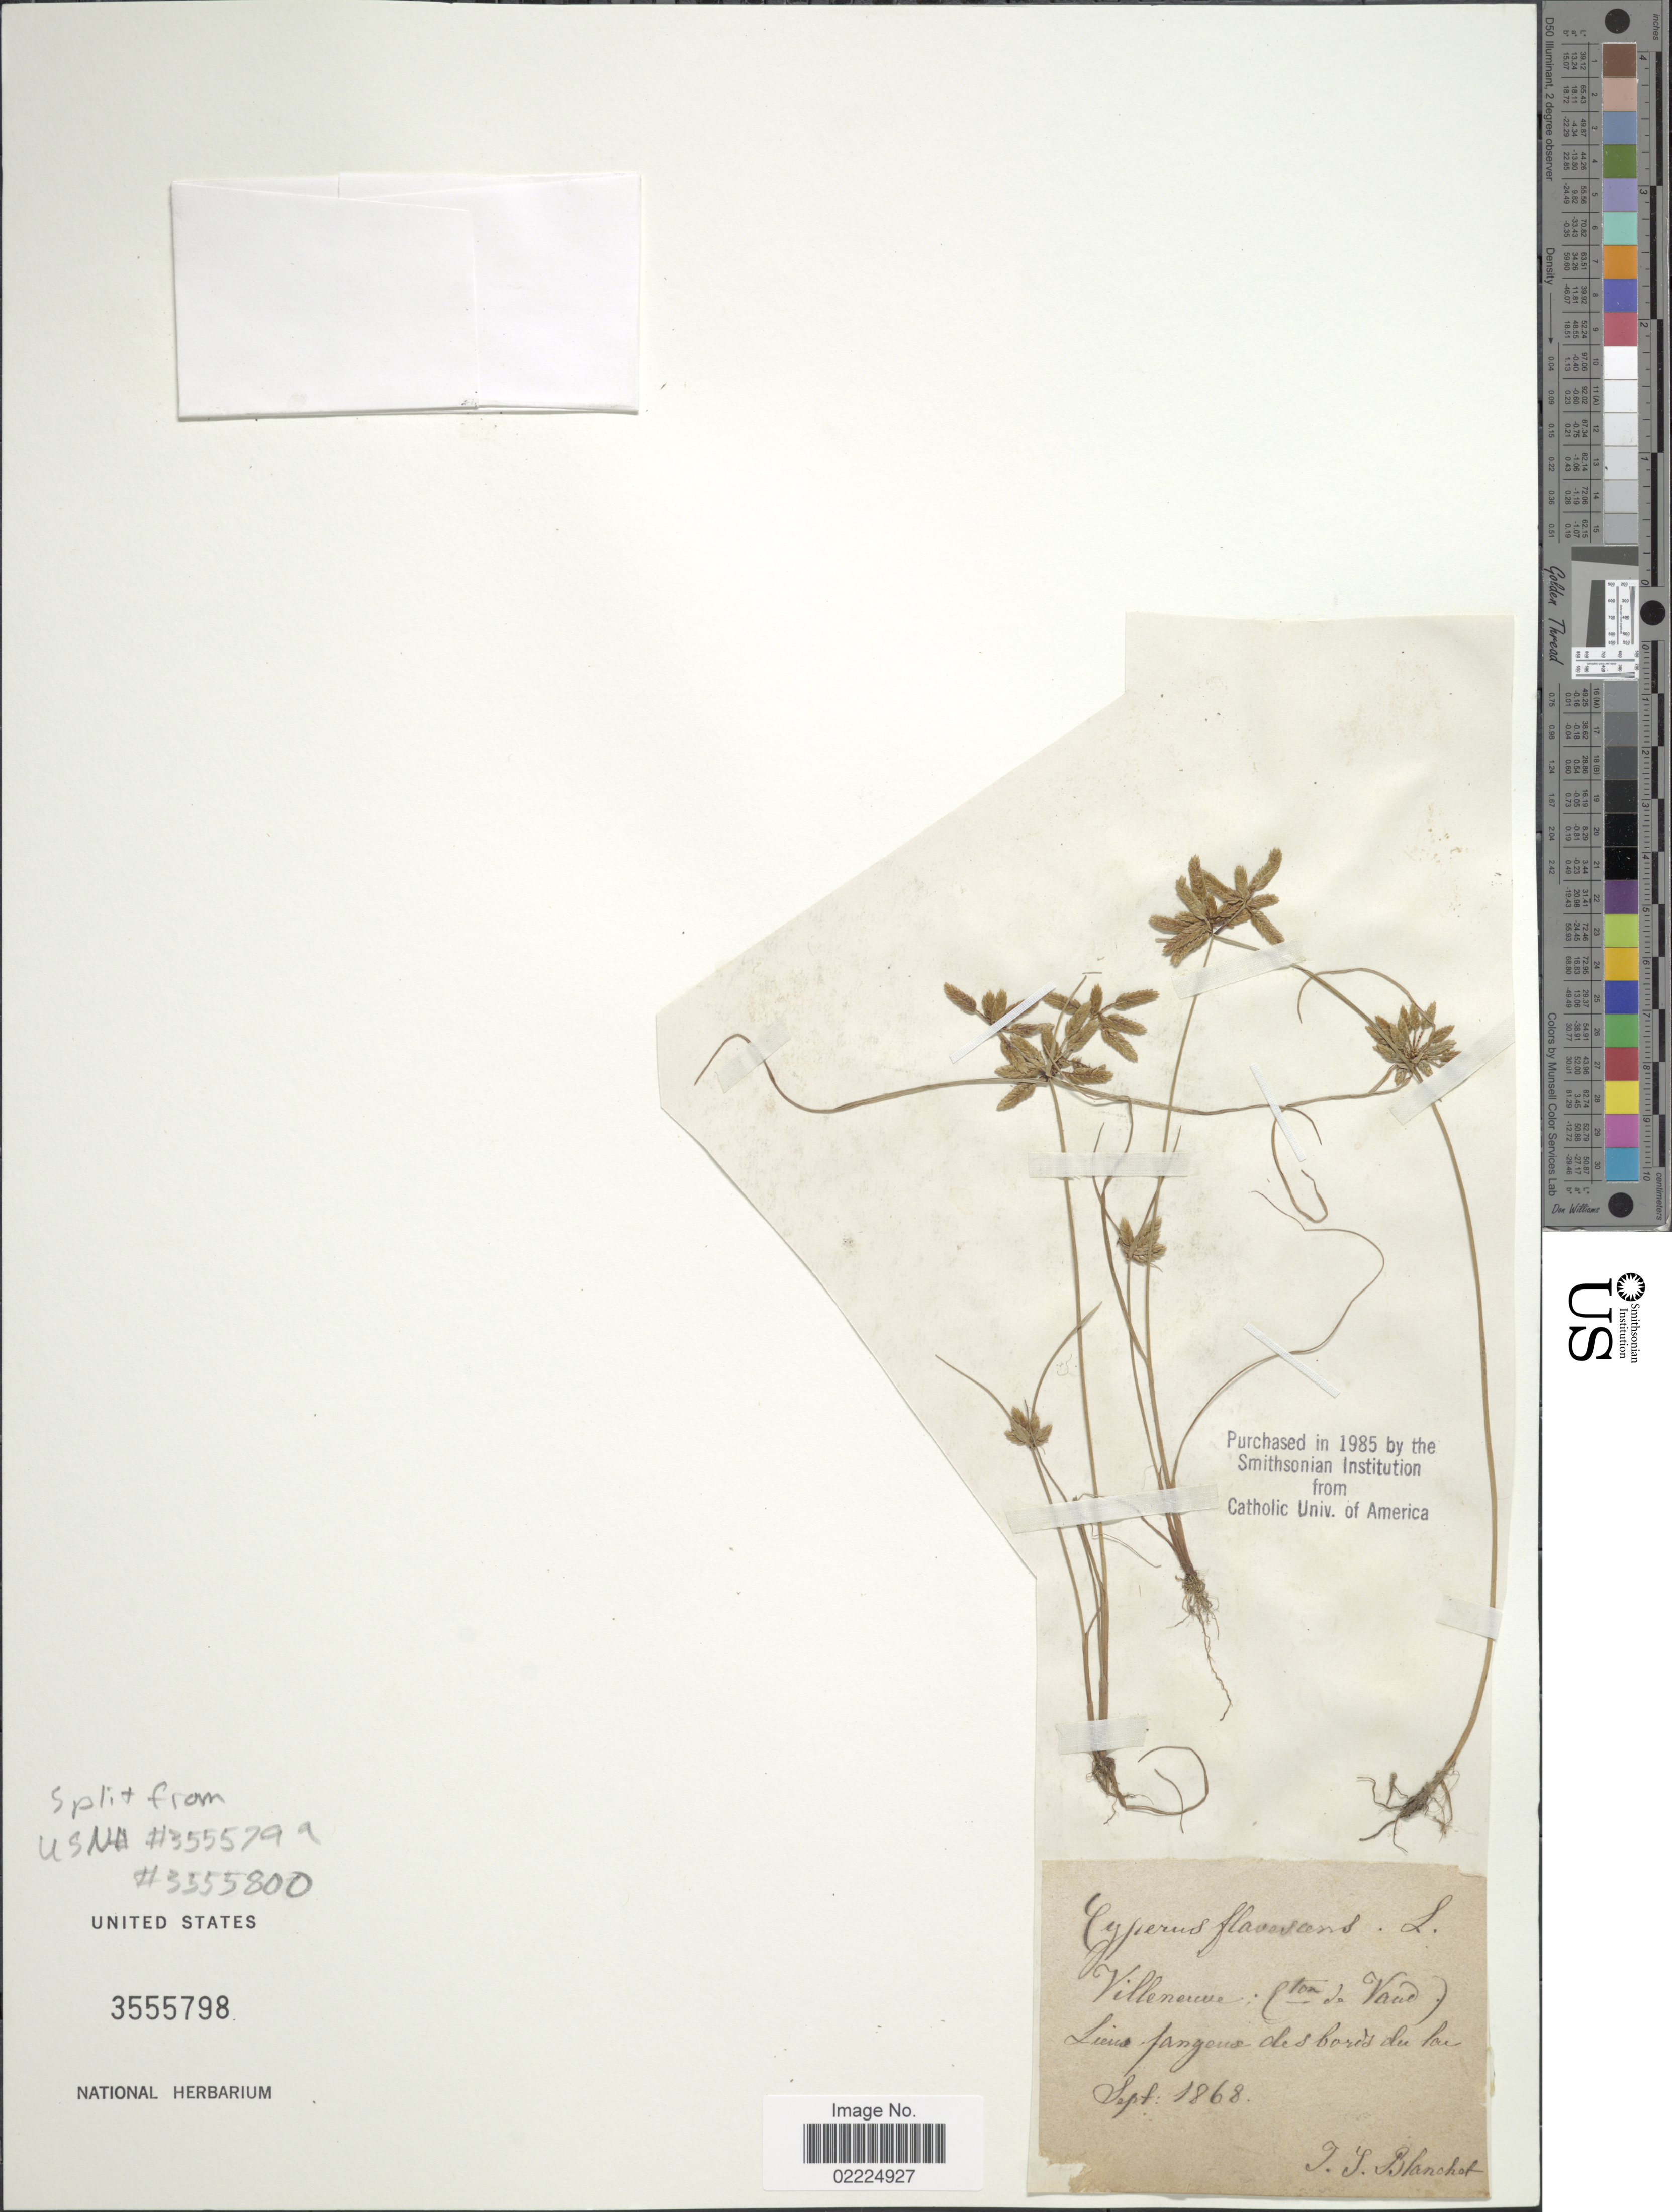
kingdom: Plantae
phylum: Tracheophyta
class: Liliopsida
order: Poales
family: Cyperaceae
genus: Cyperus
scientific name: Cyperus flavescens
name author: L.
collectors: J. Blanchet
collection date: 1868-09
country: Switzerland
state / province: Vaud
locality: Villeneuve (C-ton de Vaud), Lieux fangeux des bords du lac.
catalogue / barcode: US 3555798